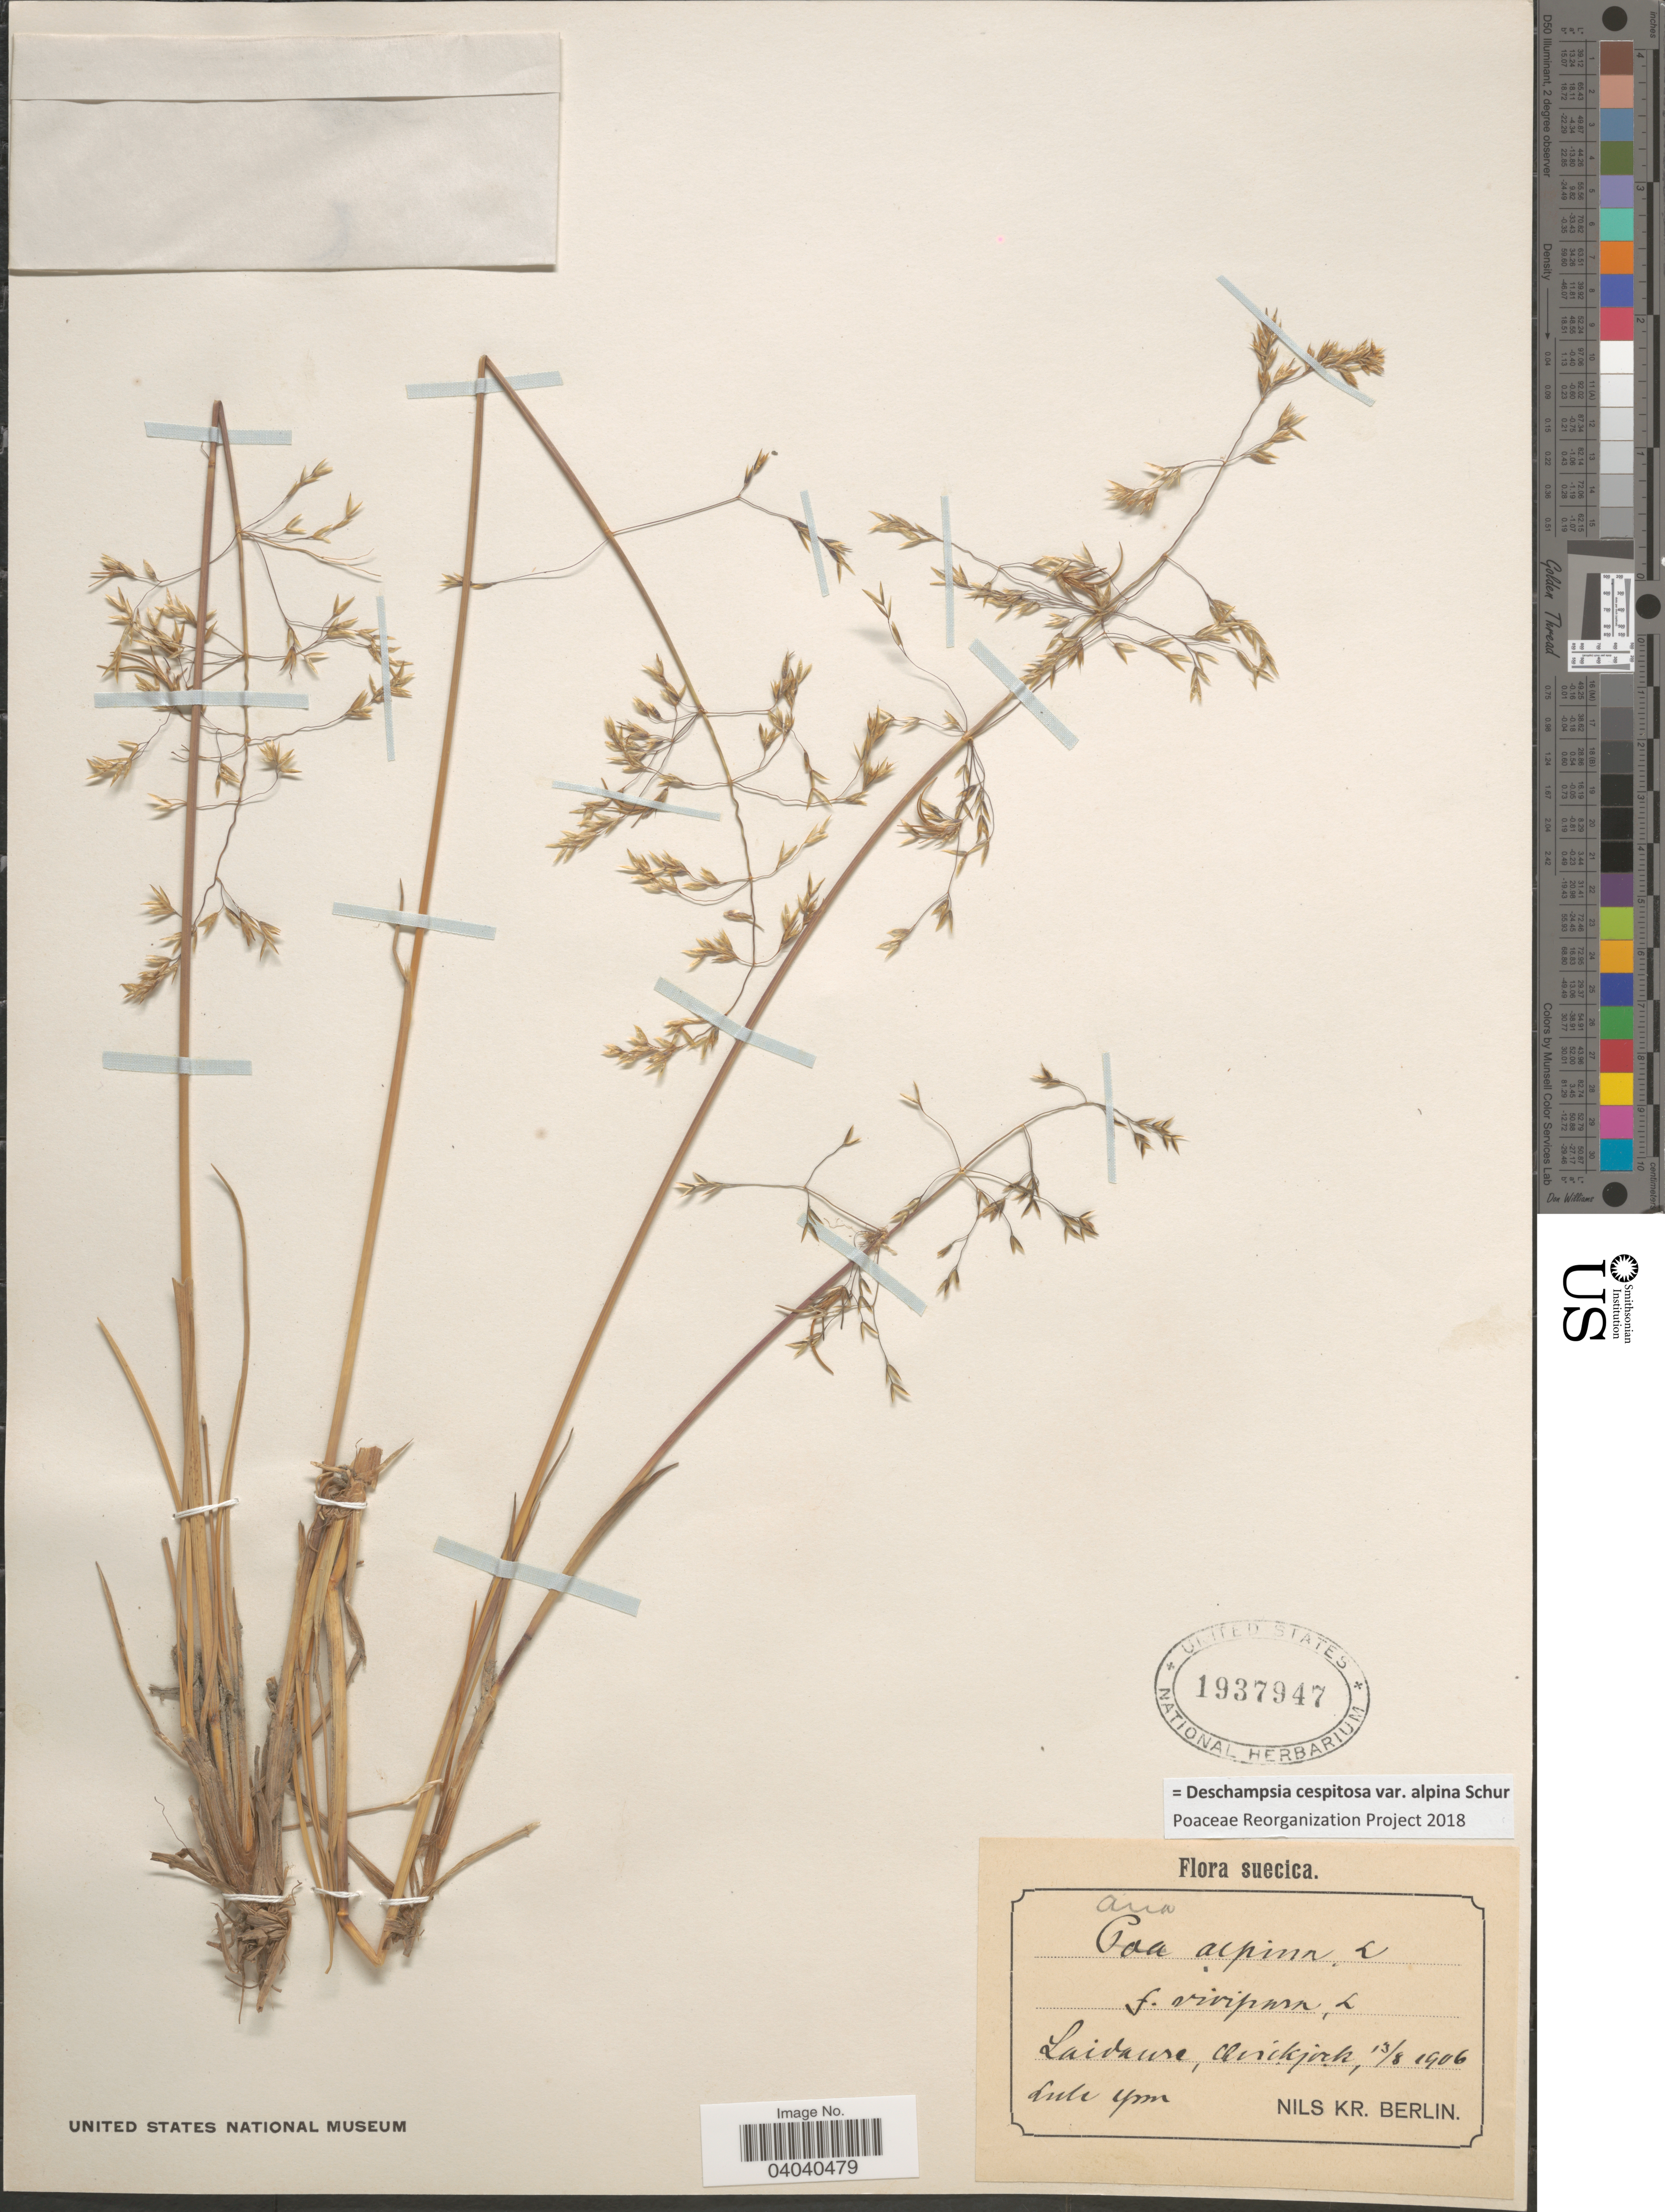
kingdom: Plantae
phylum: Tracheophyta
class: Liliopsida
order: Poales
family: Poaceae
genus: Deschampsia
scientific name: Deschampsia cespitosa var. alpina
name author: Vasey ex W.J. Beal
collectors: N. Berlin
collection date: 1906-08-13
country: Sweden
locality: Lardaure, Qvickjock [ = Kvikkjokk].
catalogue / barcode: US 1937947